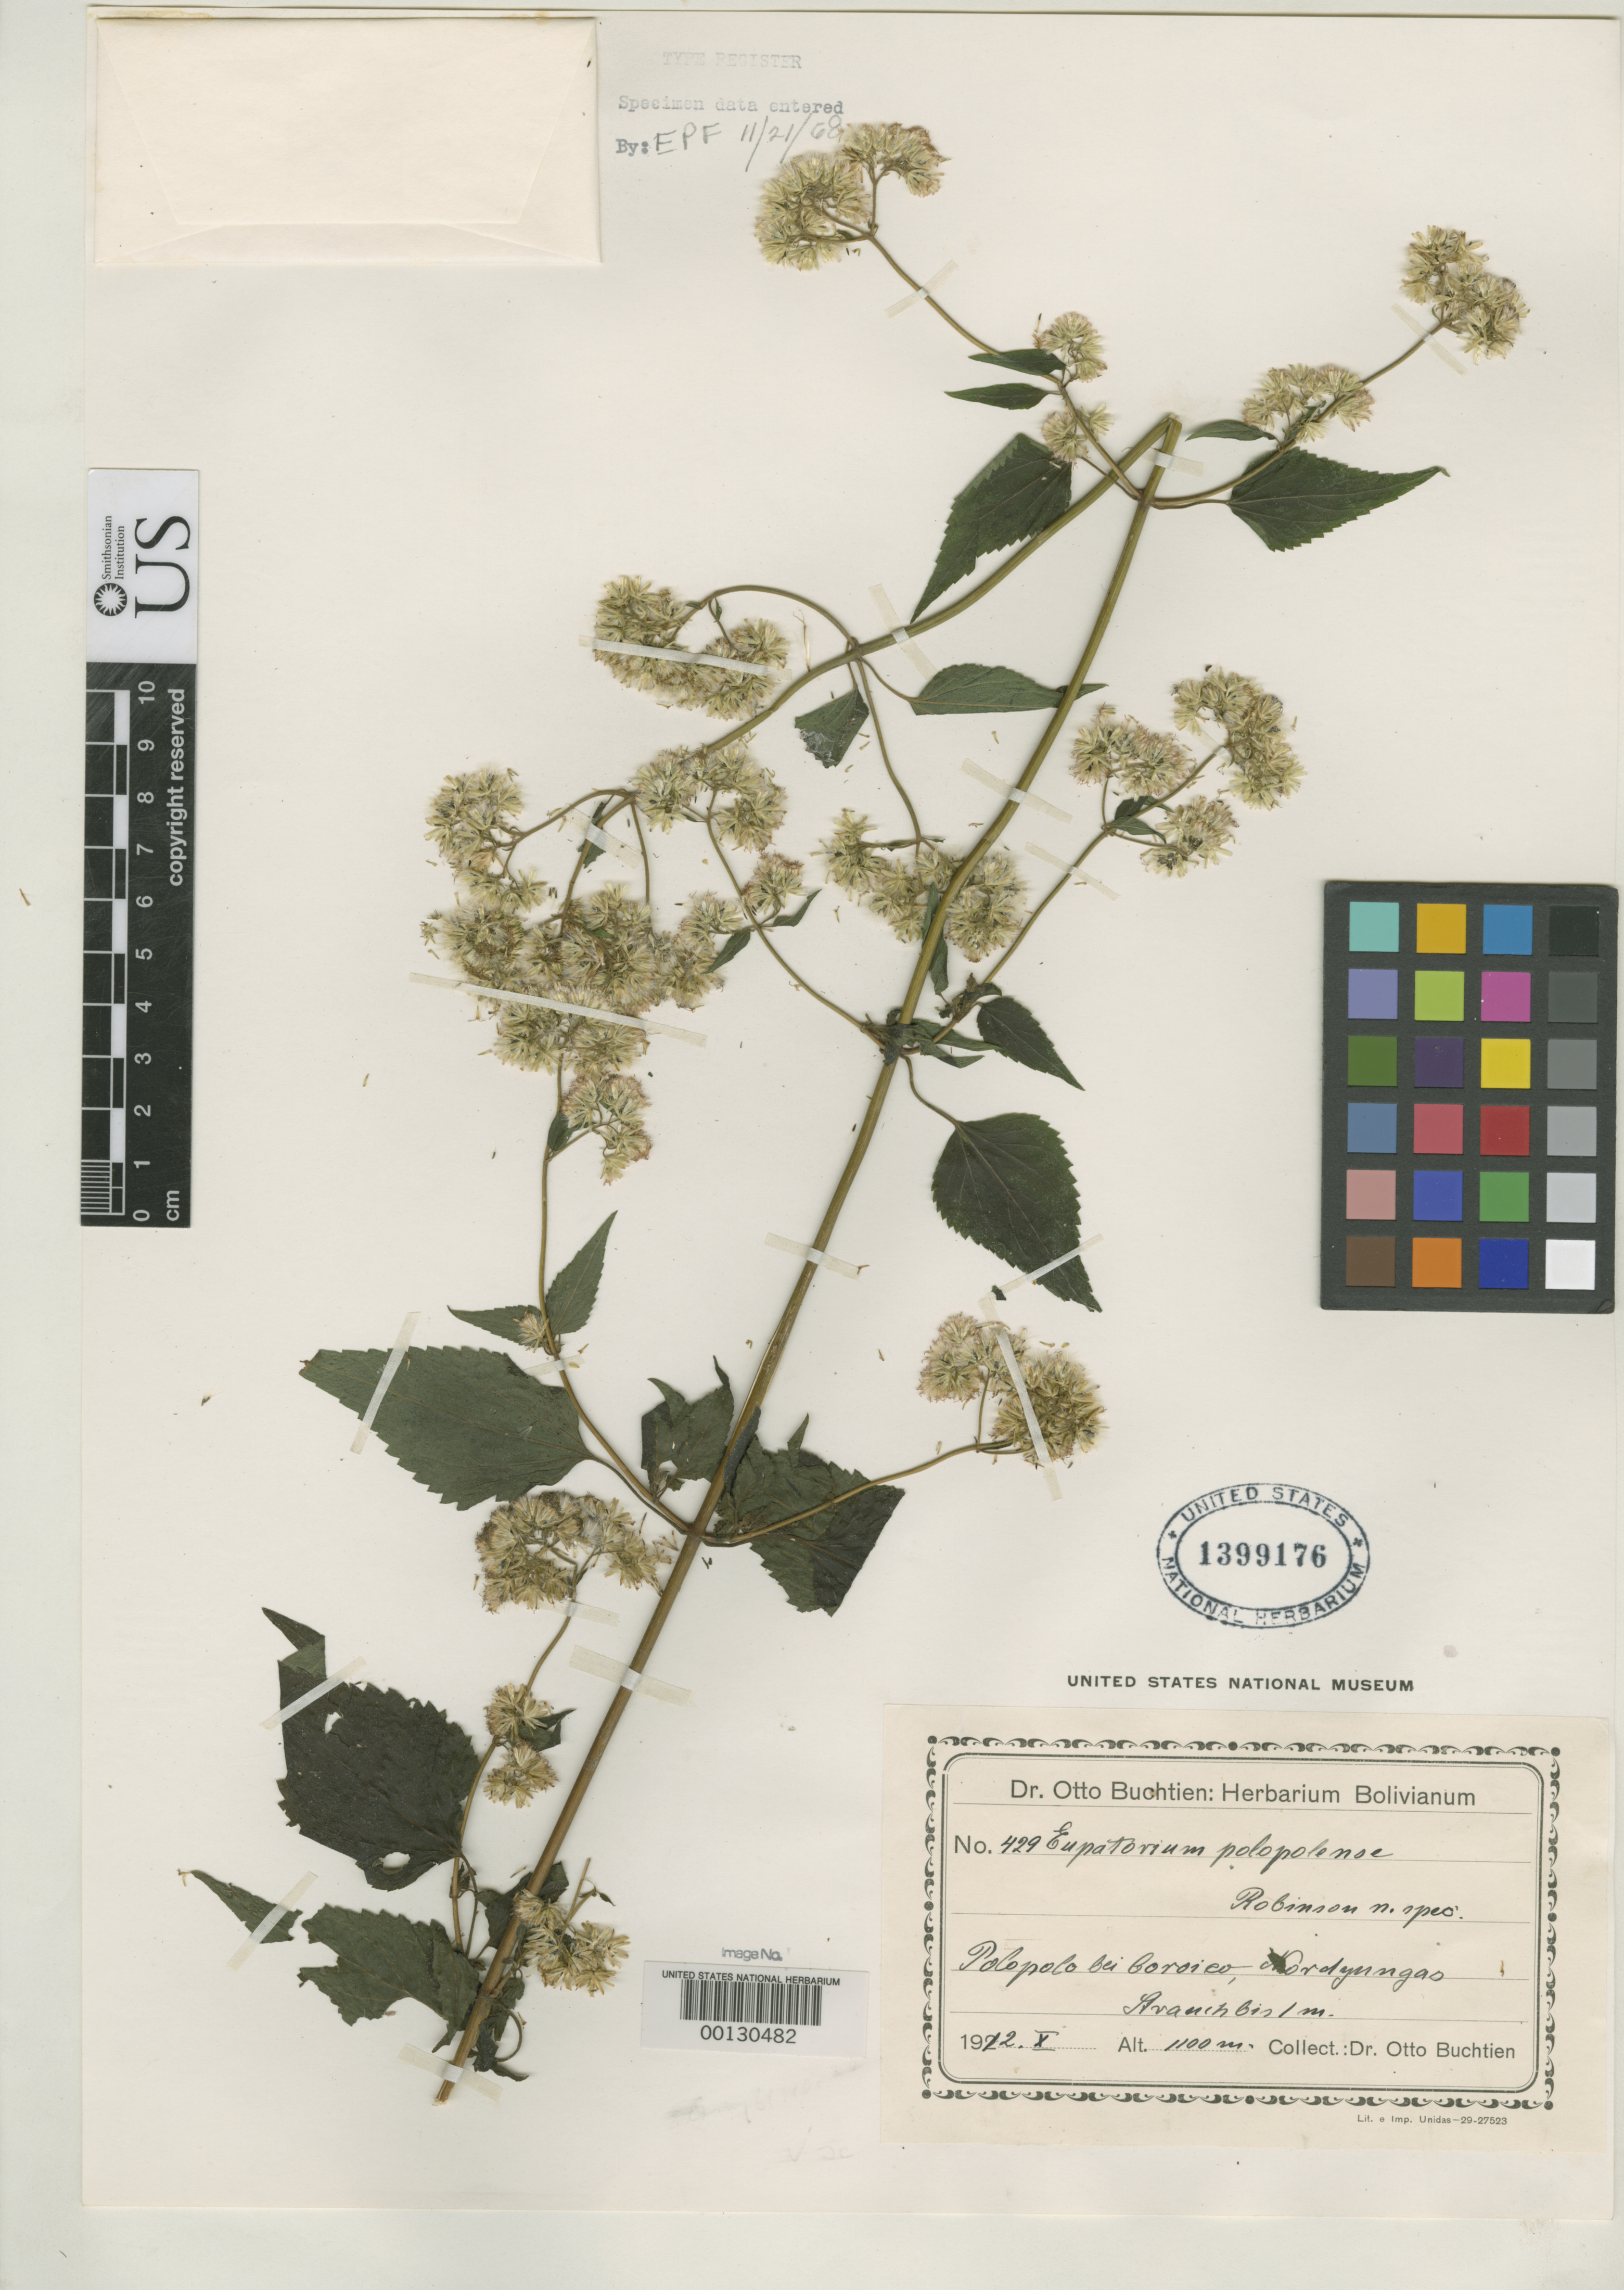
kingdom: Plantae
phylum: Tracheophyta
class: Magnoliopsida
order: Asterales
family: Asteraceae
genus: Eupatorium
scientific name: Eupatorium polopolense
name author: B.L. Rob.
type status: Isosyntype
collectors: O. Buchtien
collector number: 429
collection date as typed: Oct 1912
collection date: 1912-10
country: Bolivia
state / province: La Paz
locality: Coroico.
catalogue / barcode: US 1399176